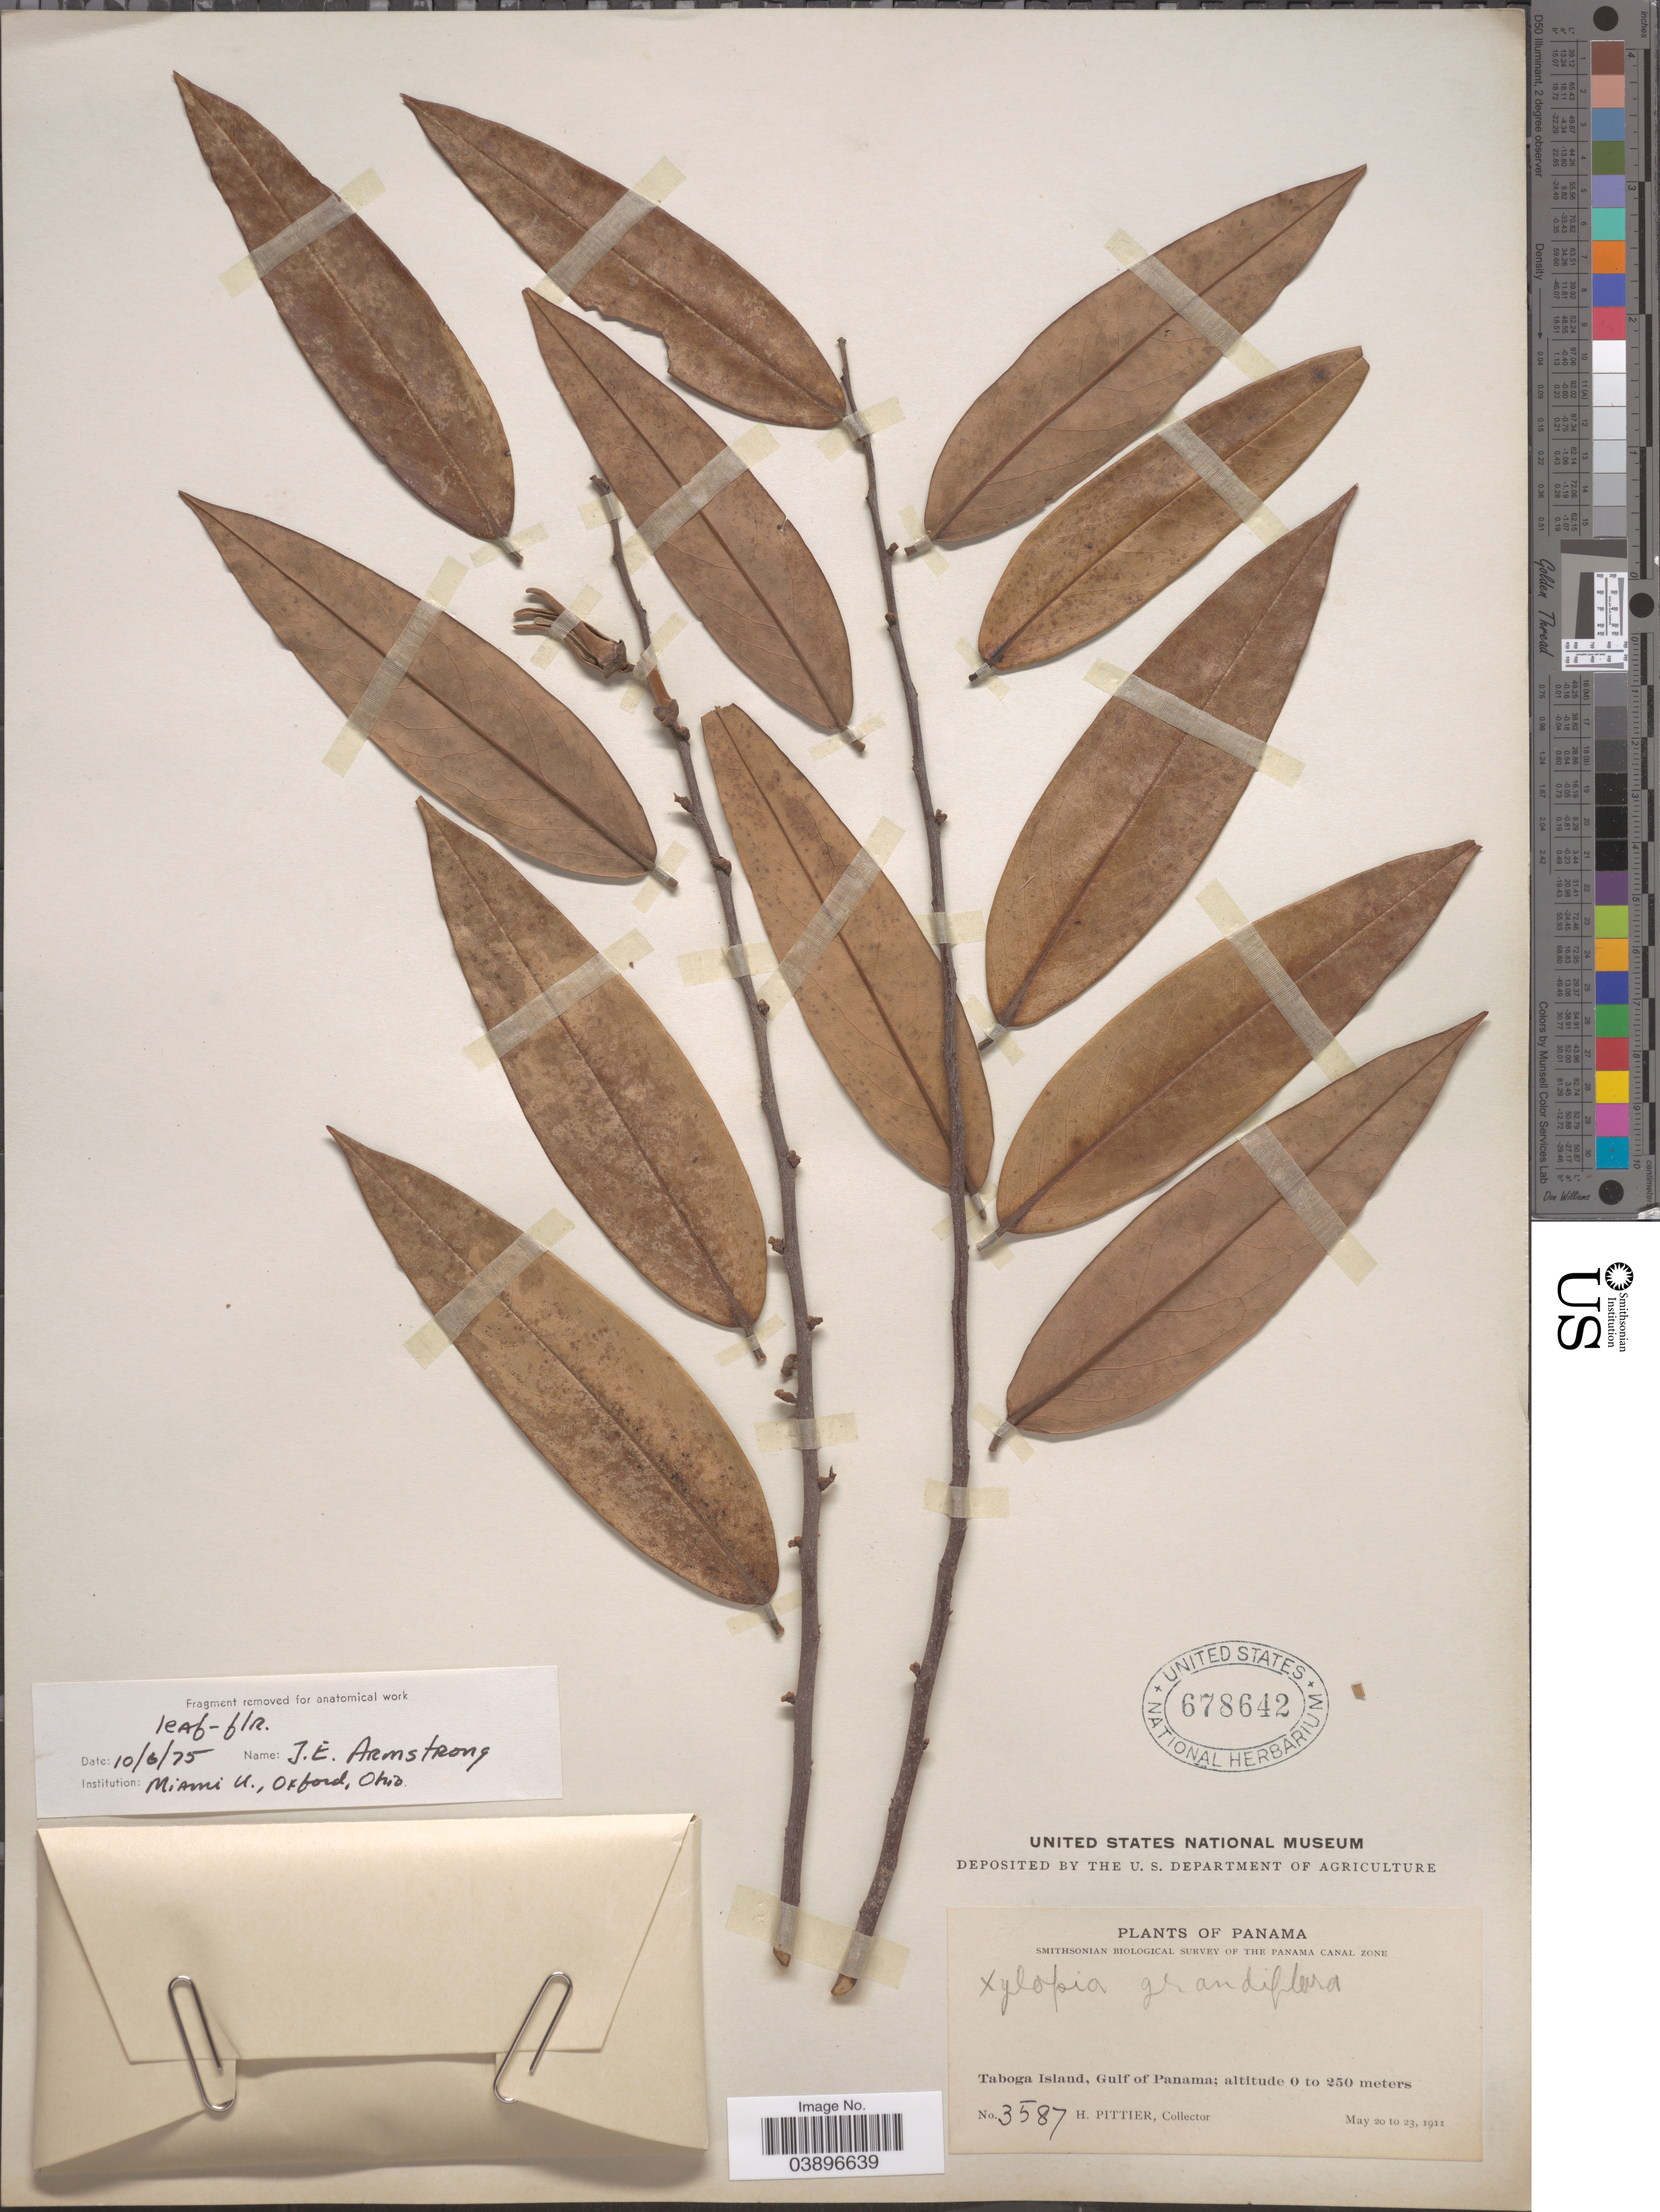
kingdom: Plantae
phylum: Tracheophyta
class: Magnoliopsida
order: Magnoliales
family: Annonaceae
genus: Xylopia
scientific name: Xylopia aromatica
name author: (Lam.) Mart.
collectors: H. F. Pittier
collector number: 3587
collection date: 1911-05-20/1911-05-23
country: Panama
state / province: Panamá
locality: The Panama Canal Zone. Taboga Island, Gulf of Panama.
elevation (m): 0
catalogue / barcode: US 678642